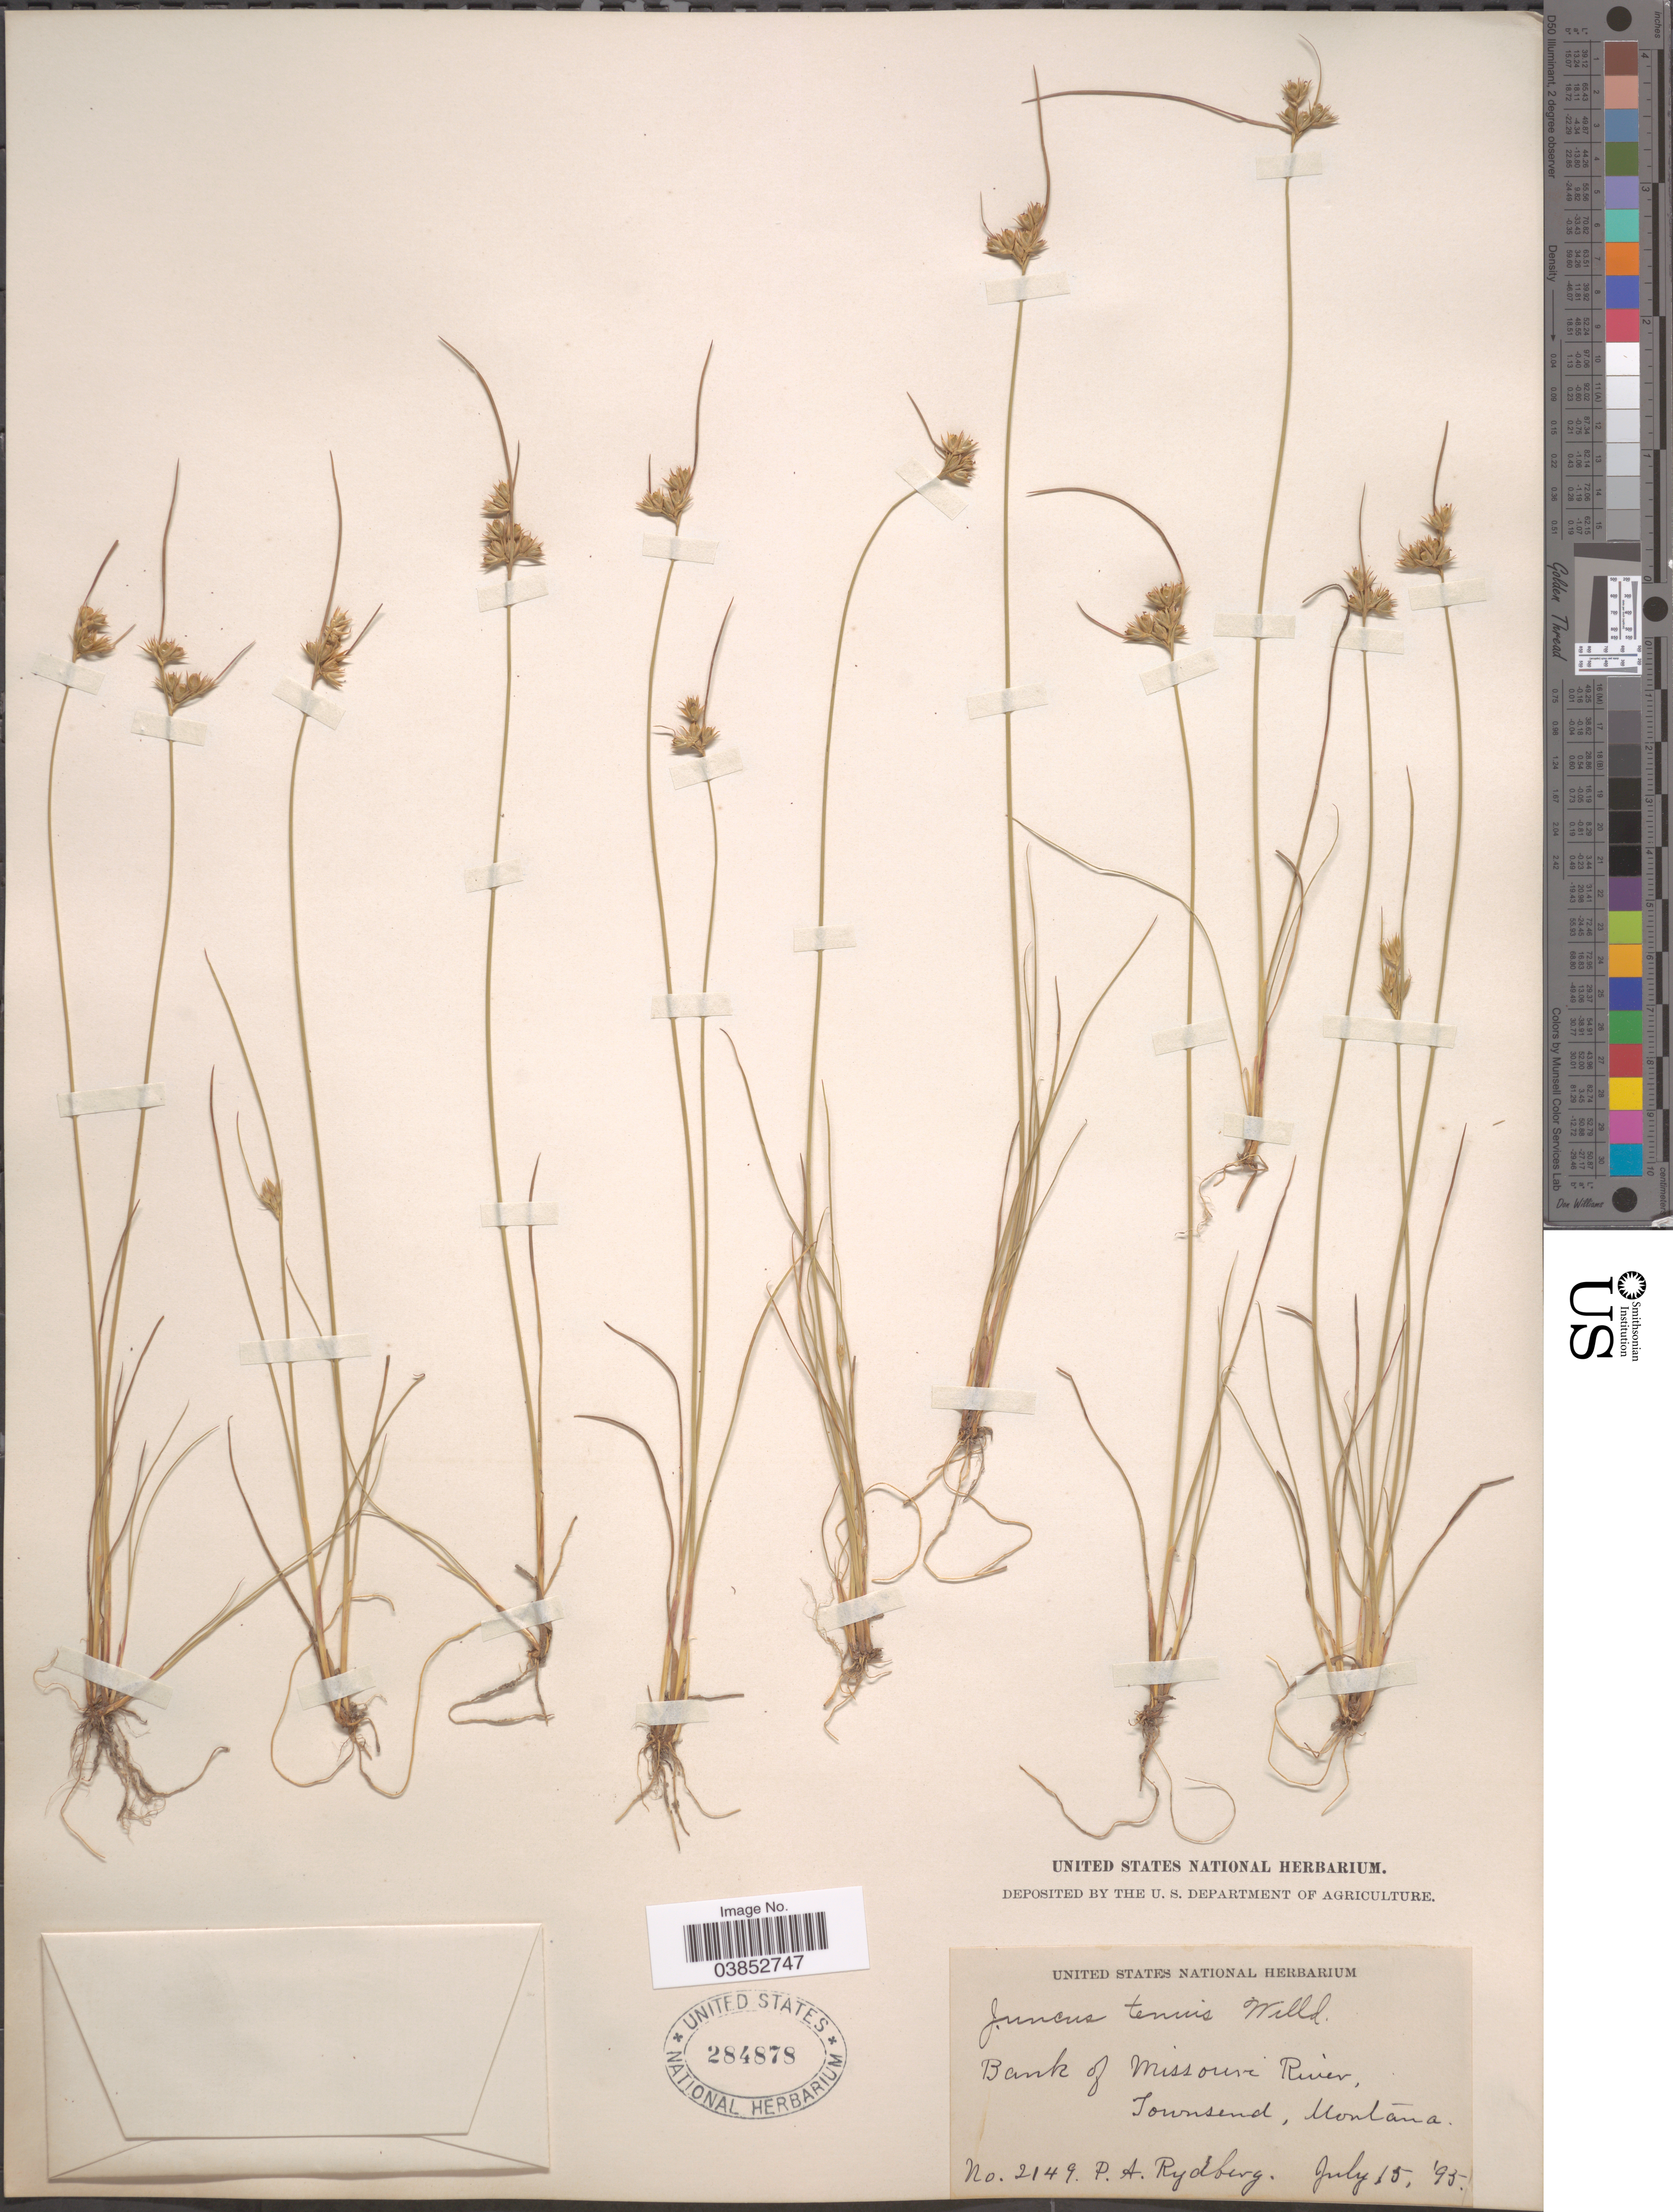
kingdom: Plantae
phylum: Tracheophyta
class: Liliopsida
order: Poales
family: Juncaceae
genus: Juncus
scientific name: Juncus dudleyi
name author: Wiegand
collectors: P. A. Rydberg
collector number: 2149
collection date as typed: Transcribed d/m/y: 15/7/95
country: United States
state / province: Montana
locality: Bank of Missouri River, Townsend.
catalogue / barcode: US 284878